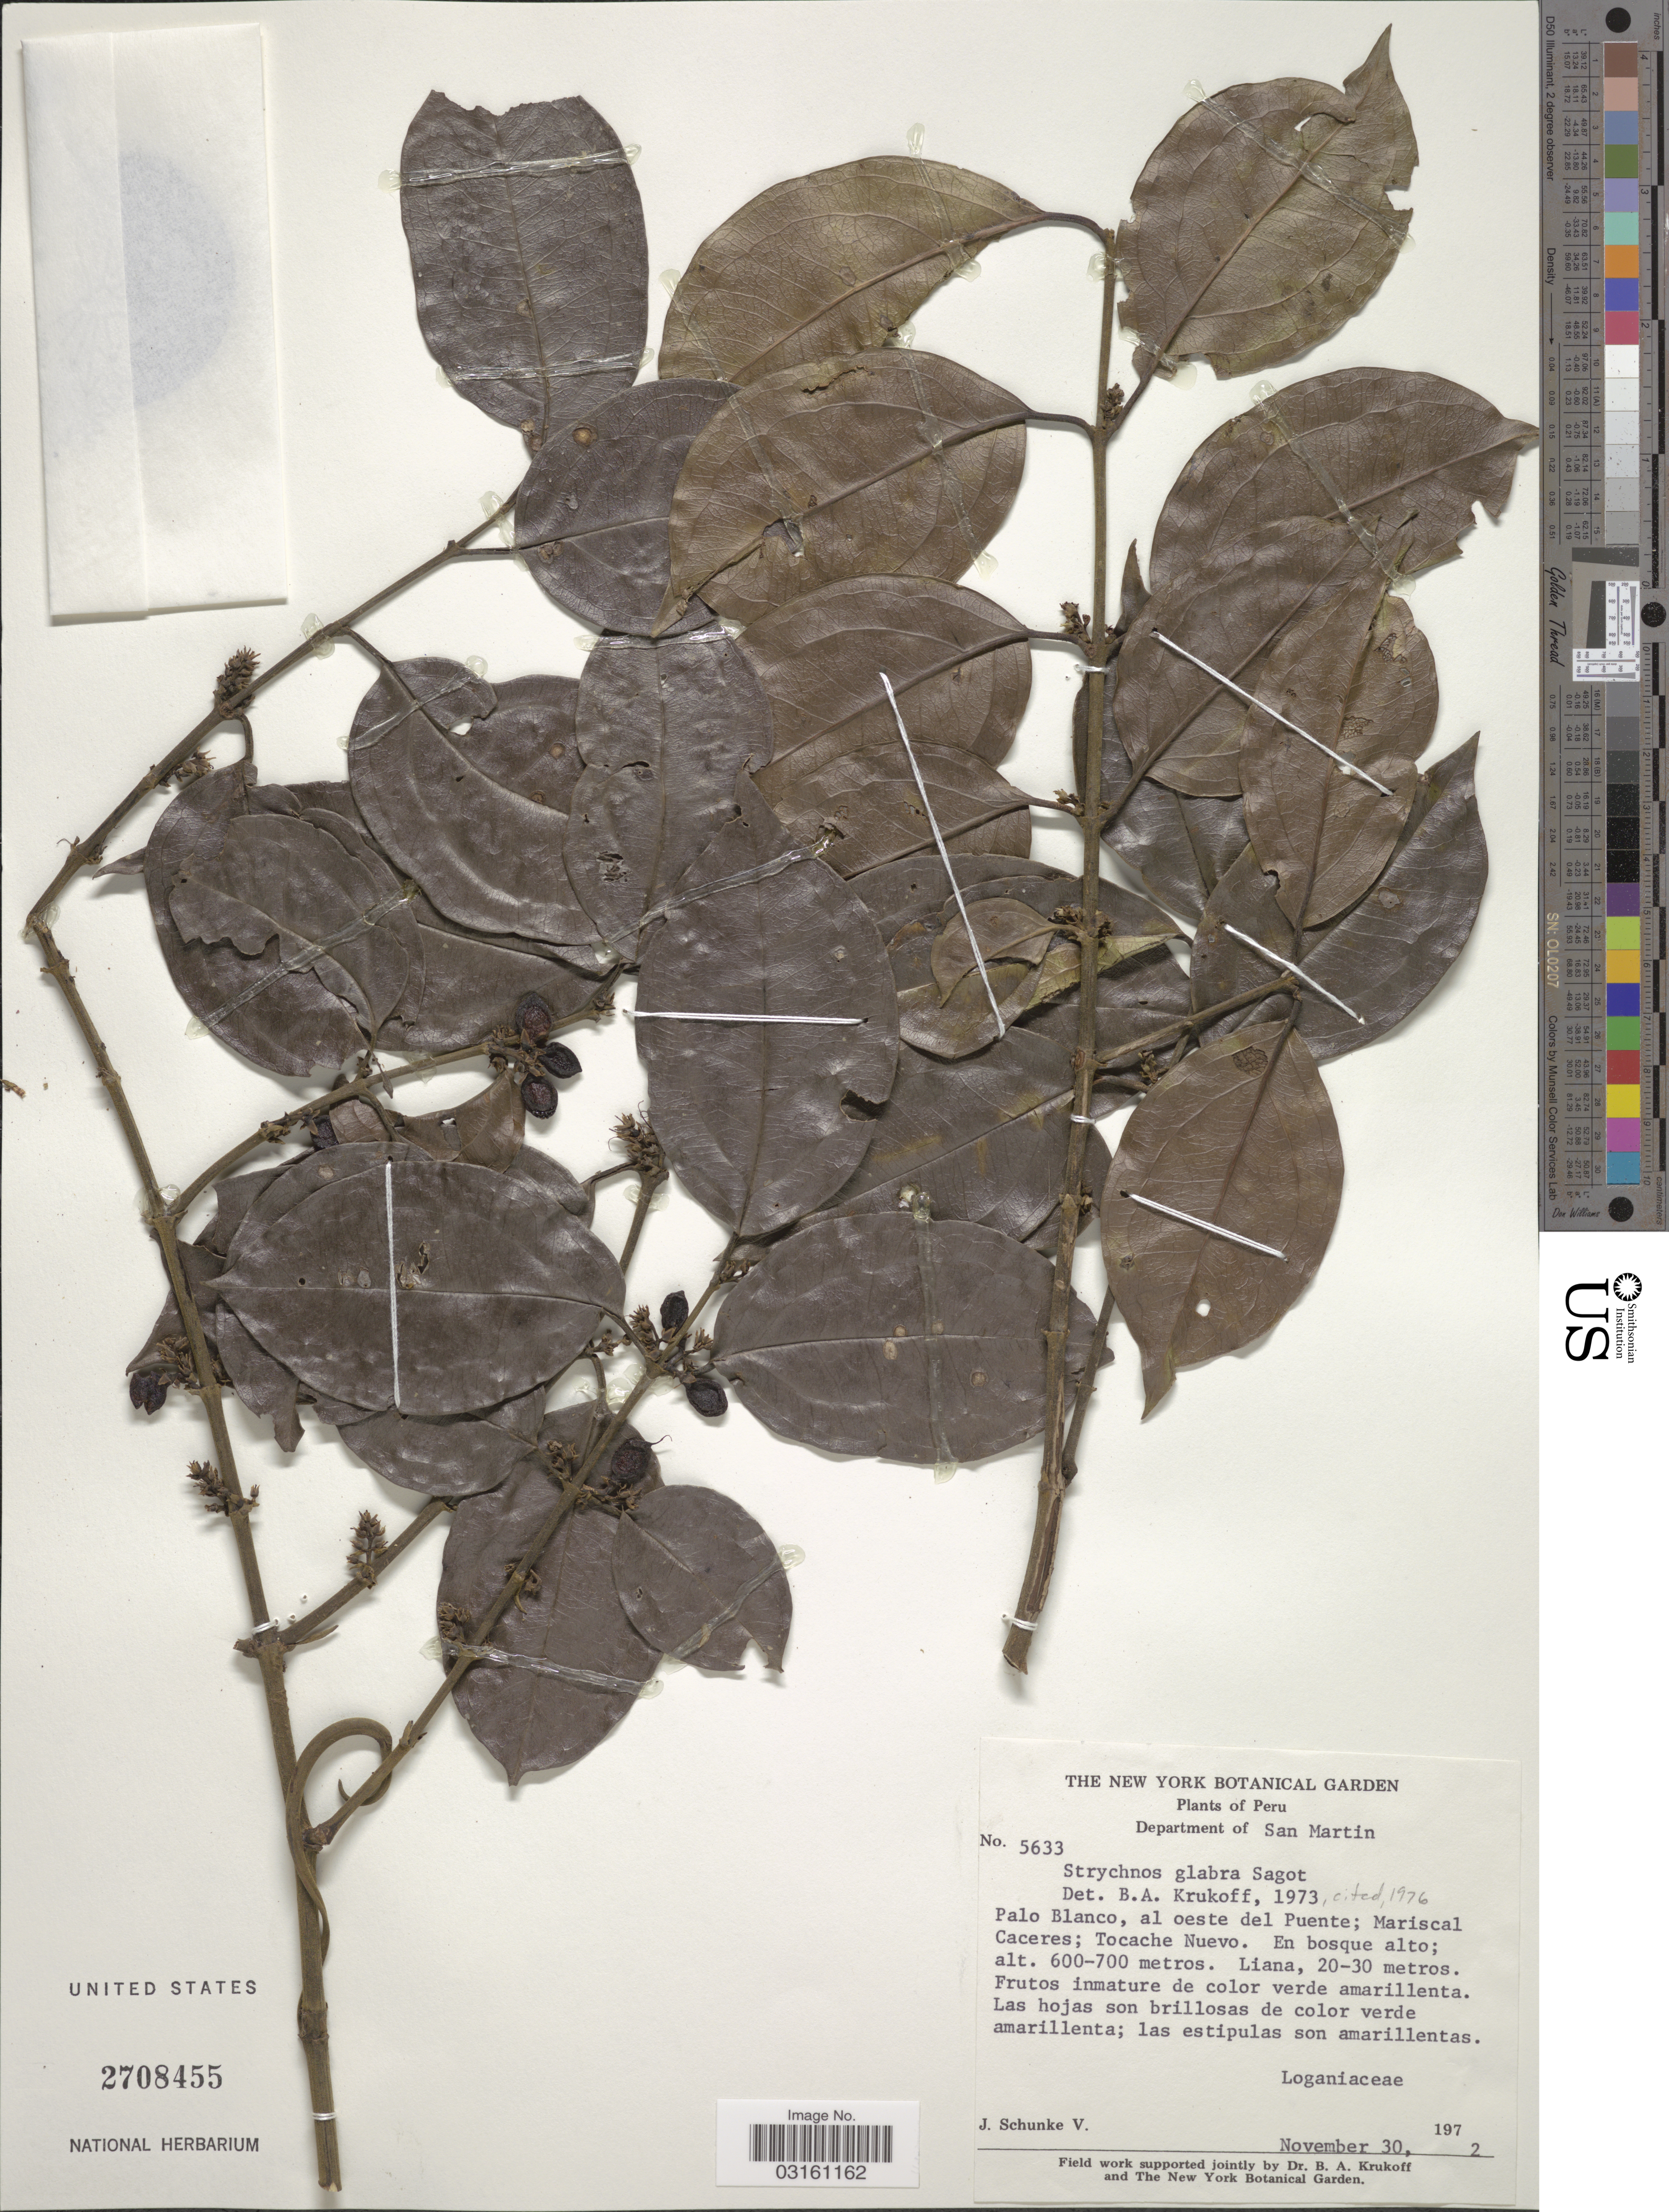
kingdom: Plantae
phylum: Tracheophyta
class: Magnoliopsida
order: Gentianales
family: Loganiaceae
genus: Strychnos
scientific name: Strychnos glabra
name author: Sagot ex Progel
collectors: J. Schunke Vigo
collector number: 5633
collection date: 1972-11-30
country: Peru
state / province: San Martín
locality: Department of San Martin. Palo Blanco, al oeste del Puente; Mariscal Caceres; Tocache Nuevo.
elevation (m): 600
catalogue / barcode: US 2708455